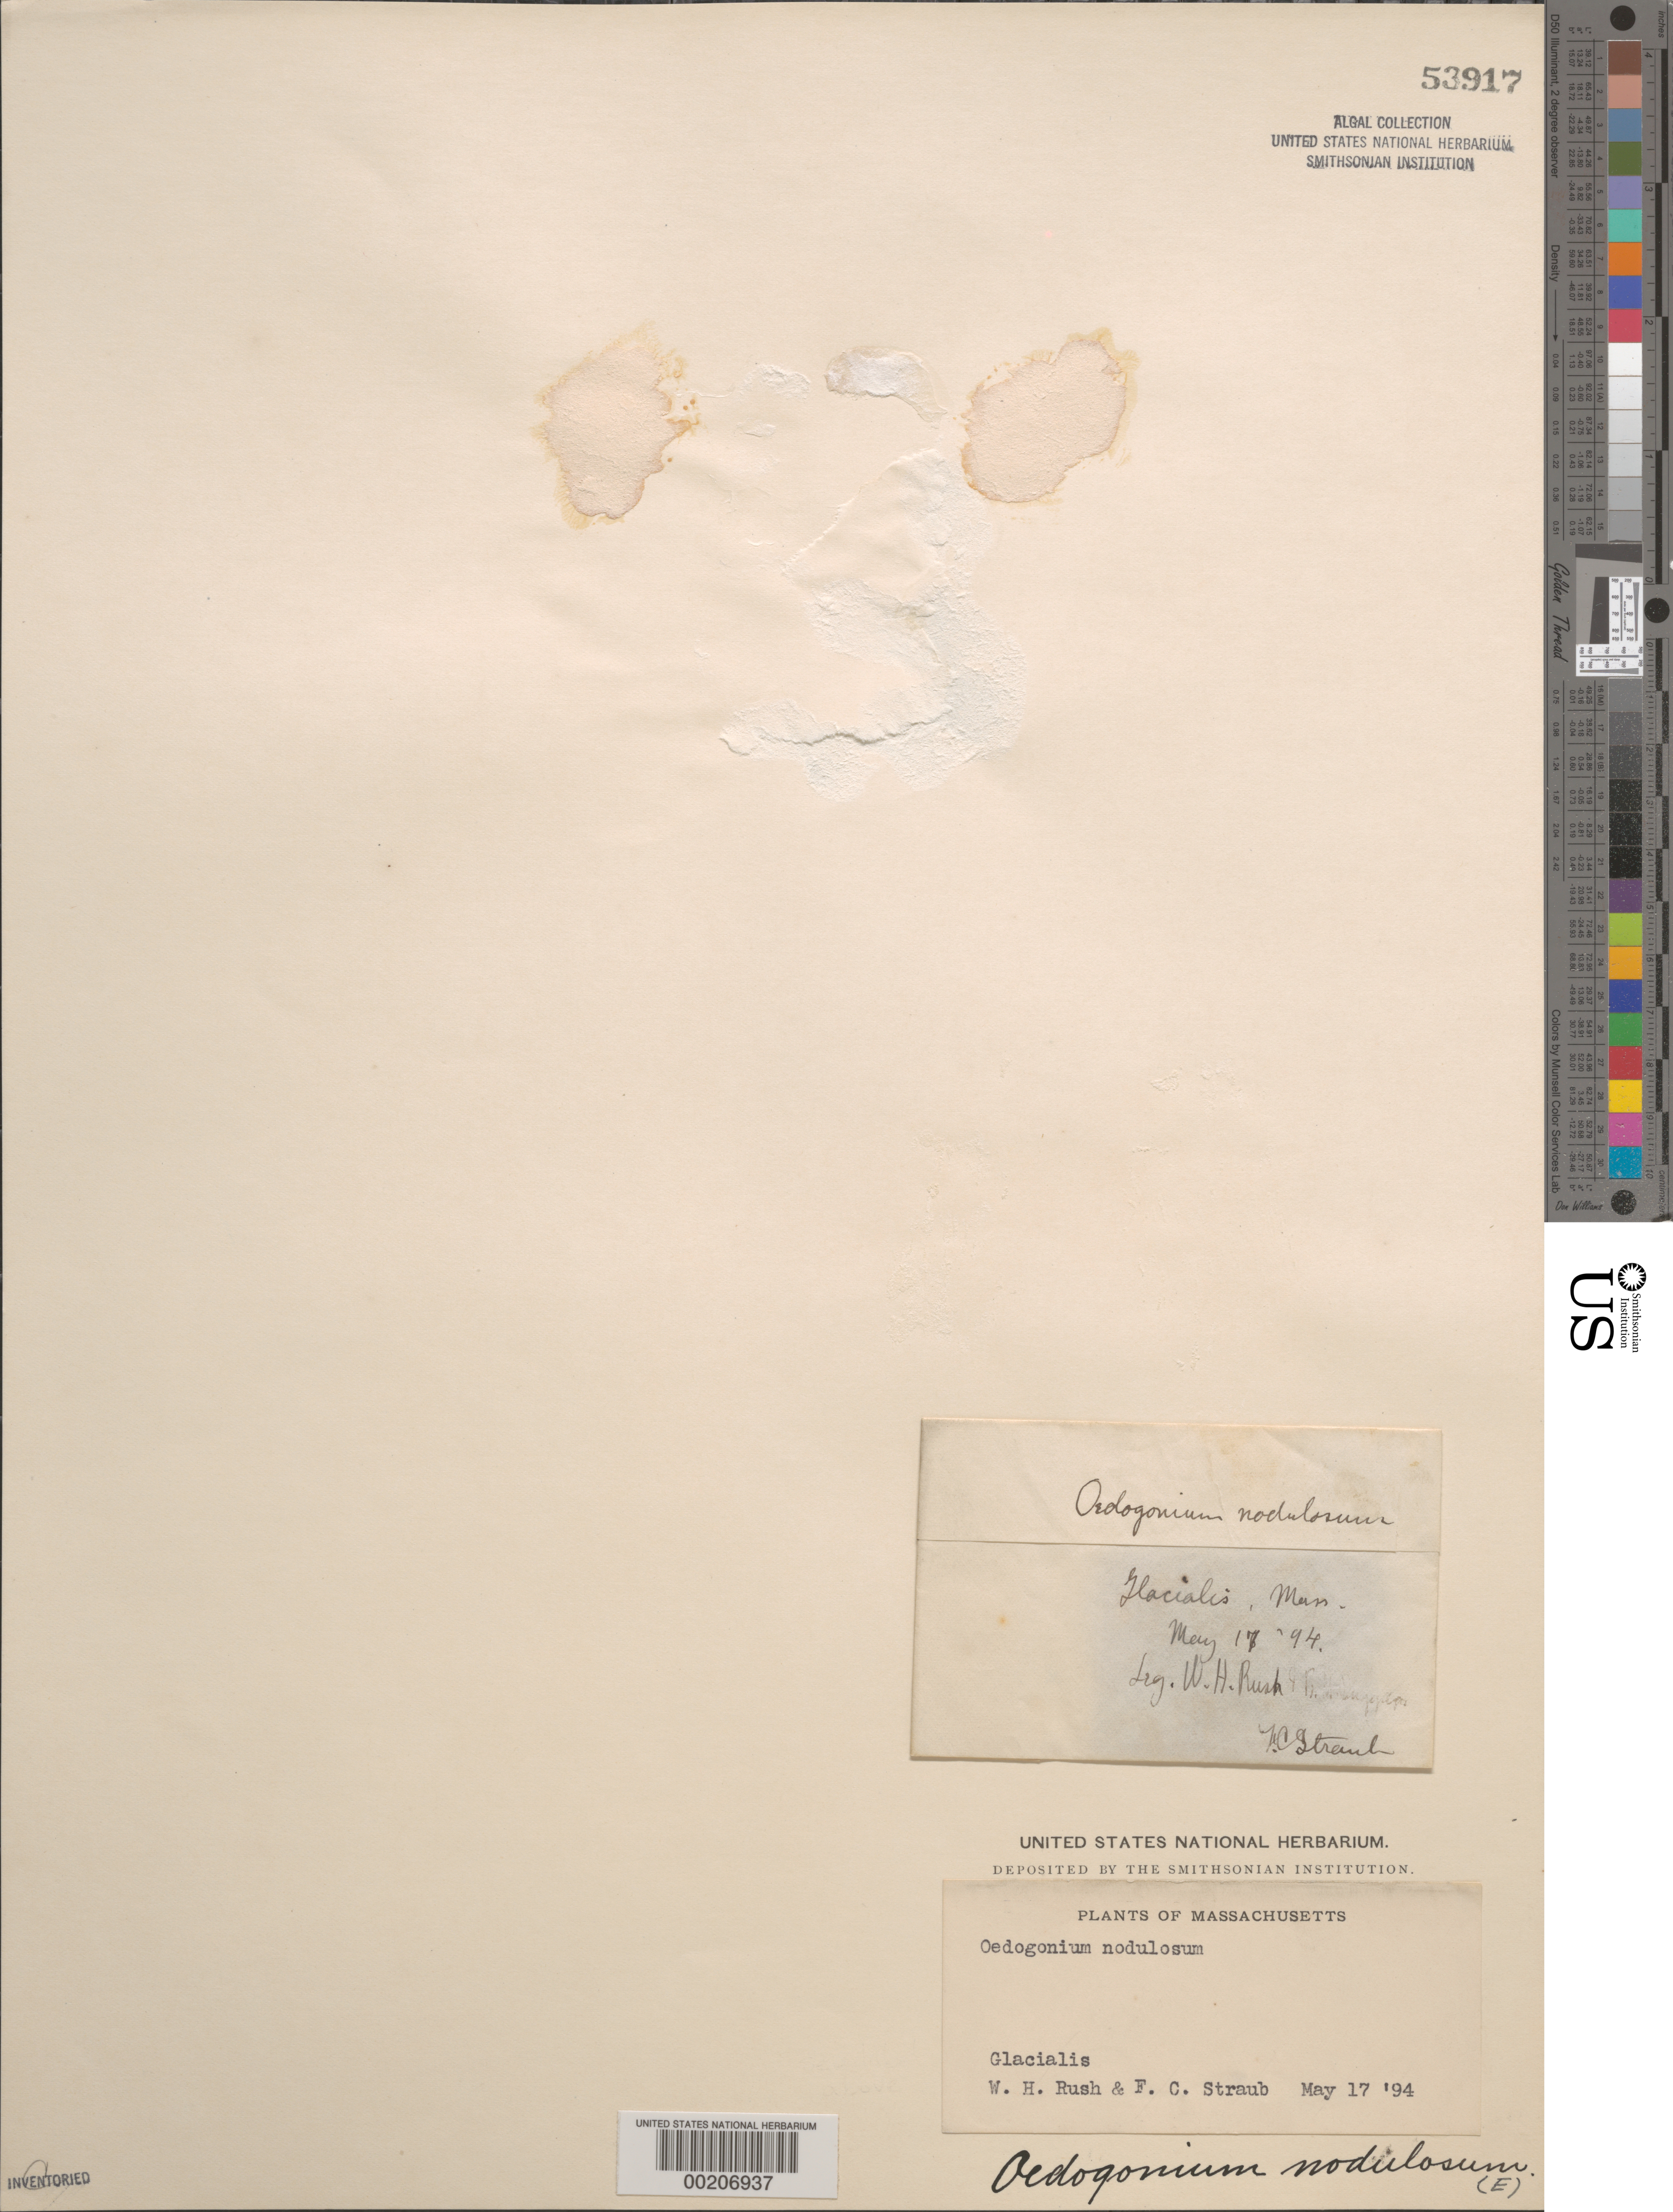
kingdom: Plantae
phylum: Chlorophyta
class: Chlorophyceae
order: Oedogoniales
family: Oedogoniaceae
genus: Oedogonium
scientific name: Oedogonium nodulosum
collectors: W. Rush & F. Straub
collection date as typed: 17 May 1894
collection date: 1894-05-17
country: United States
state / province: Massachusetts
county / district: Middlesex County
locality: Glacialis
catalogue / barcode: US 53917